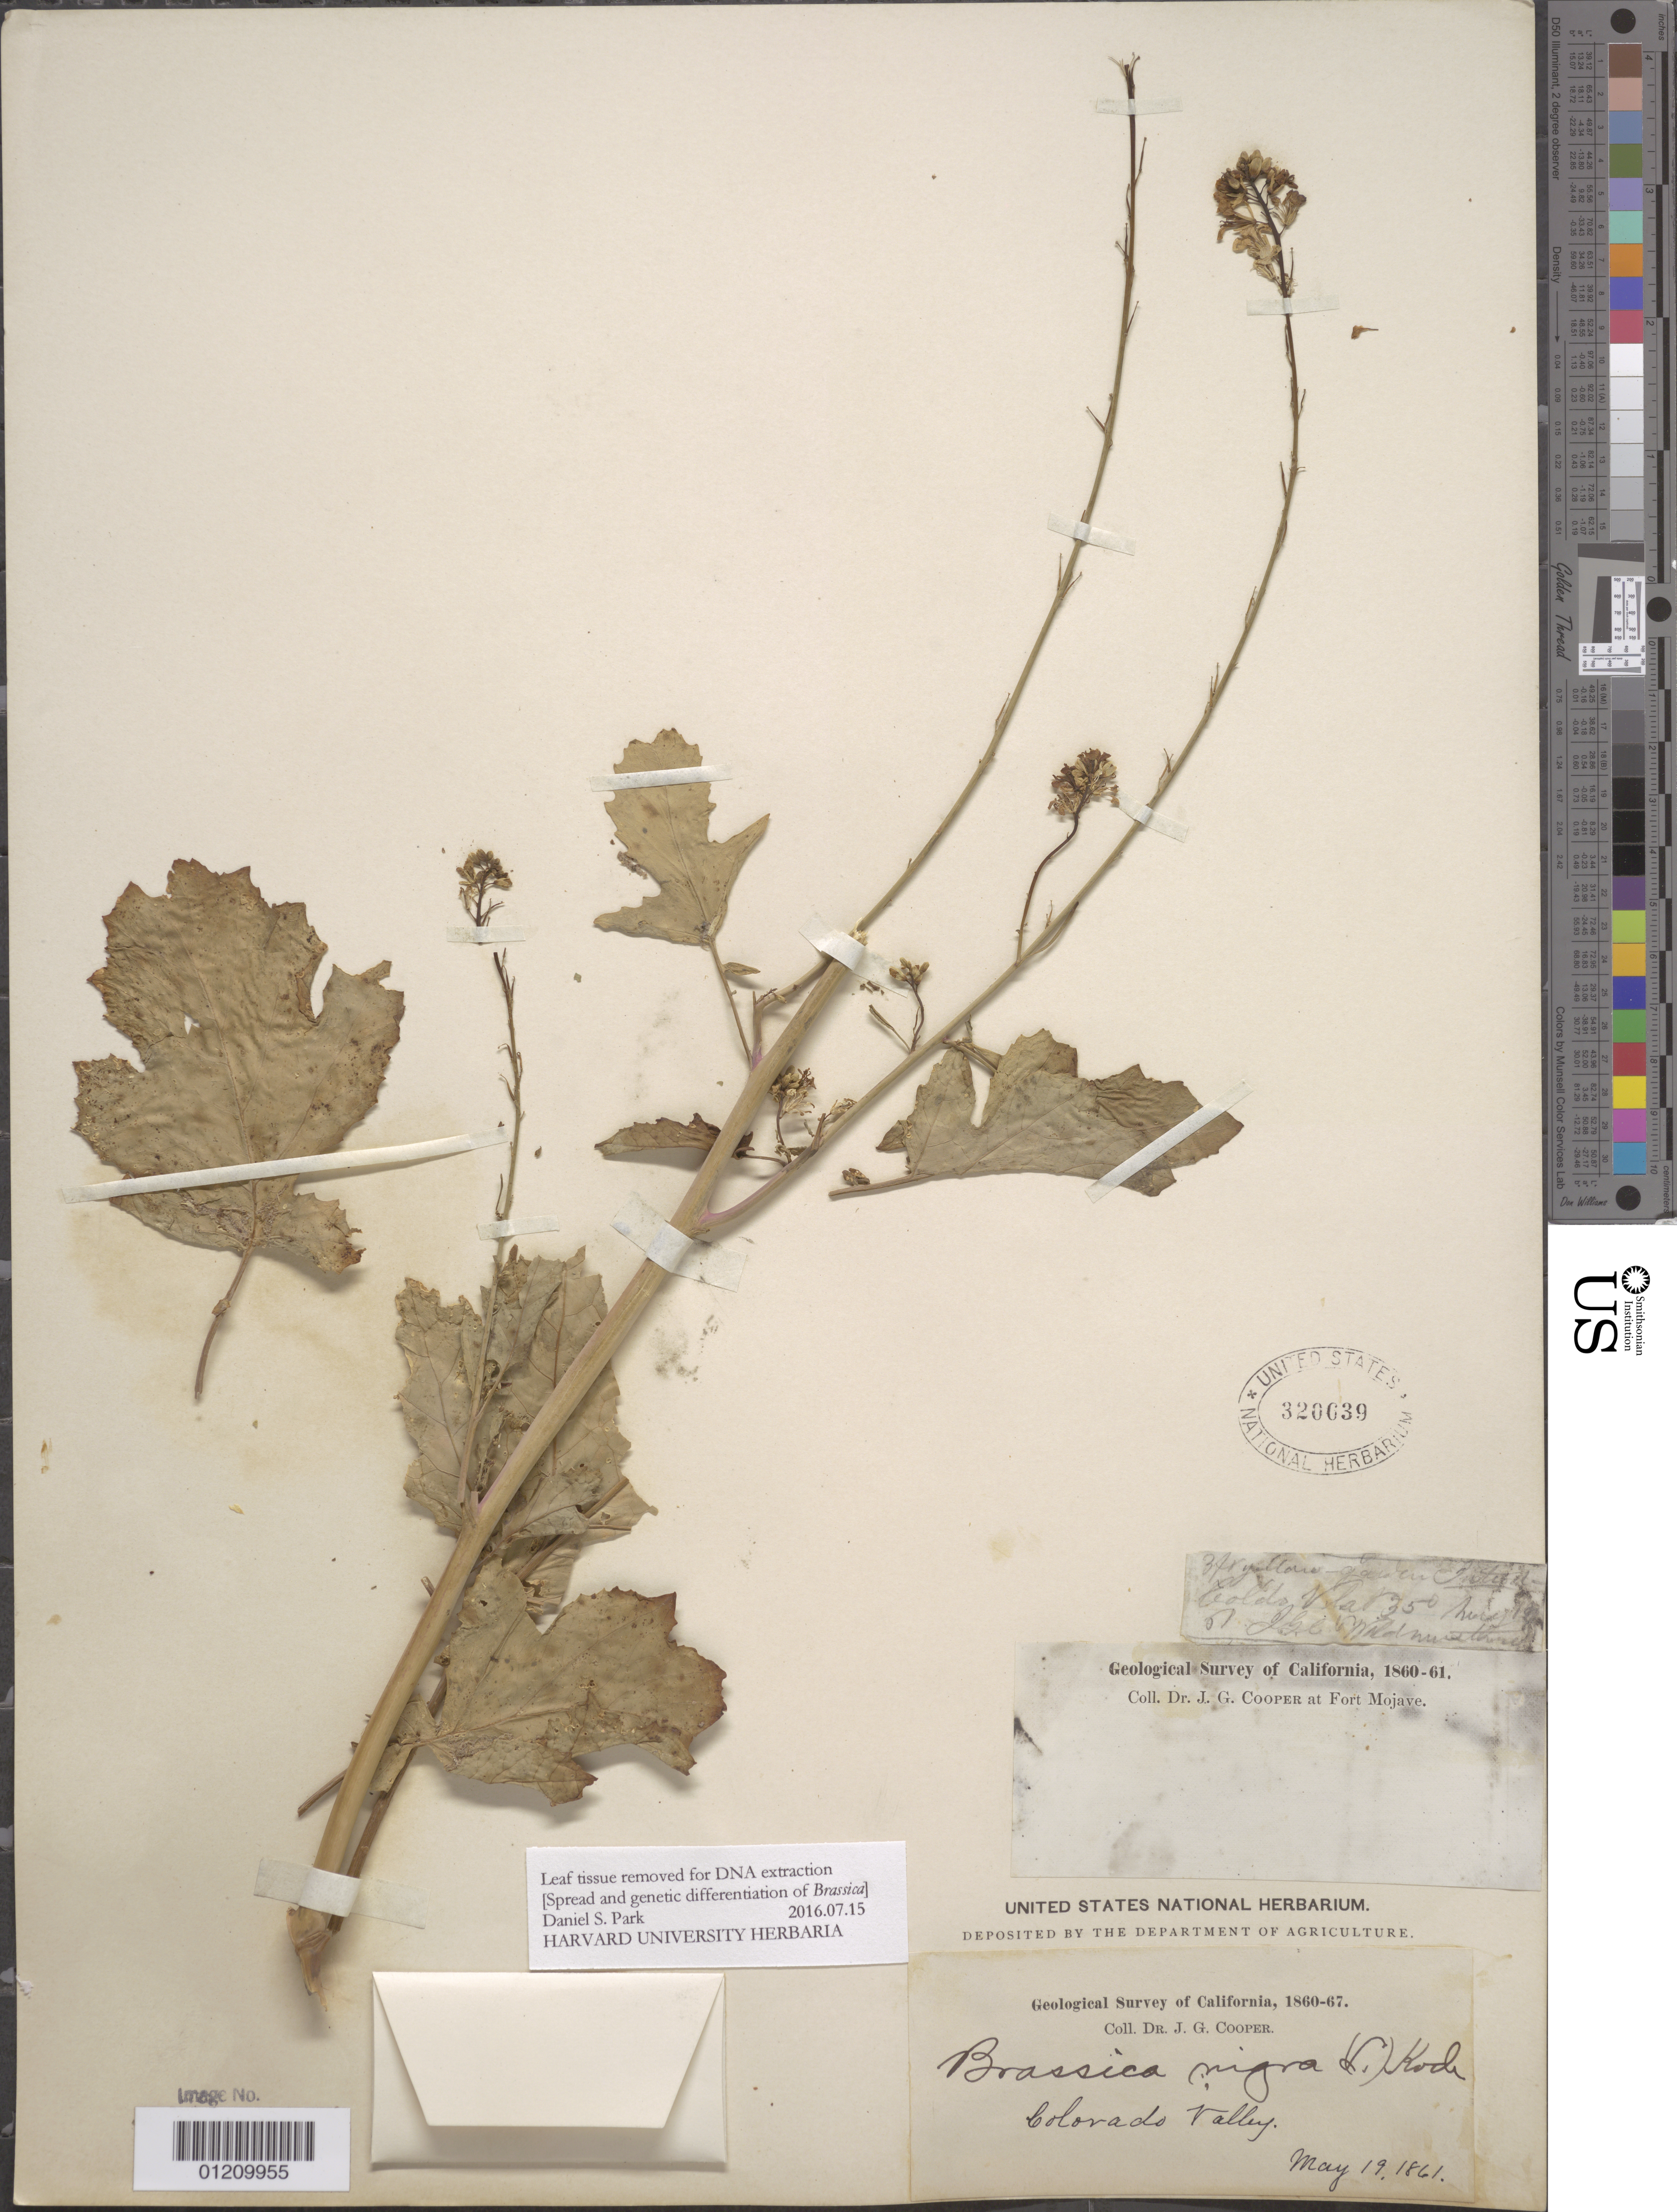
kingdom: Plantae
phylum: Tracheophyta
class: Magnoliopsida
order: Brassicales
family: Brassicaceae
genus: Brassica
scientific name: Brassica nigra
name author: (L.) W.D.J. Koch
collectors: J. G. Cooper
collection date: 1861-05-19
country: United States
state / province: California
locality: Colorado Valley.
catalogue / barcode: US 320639